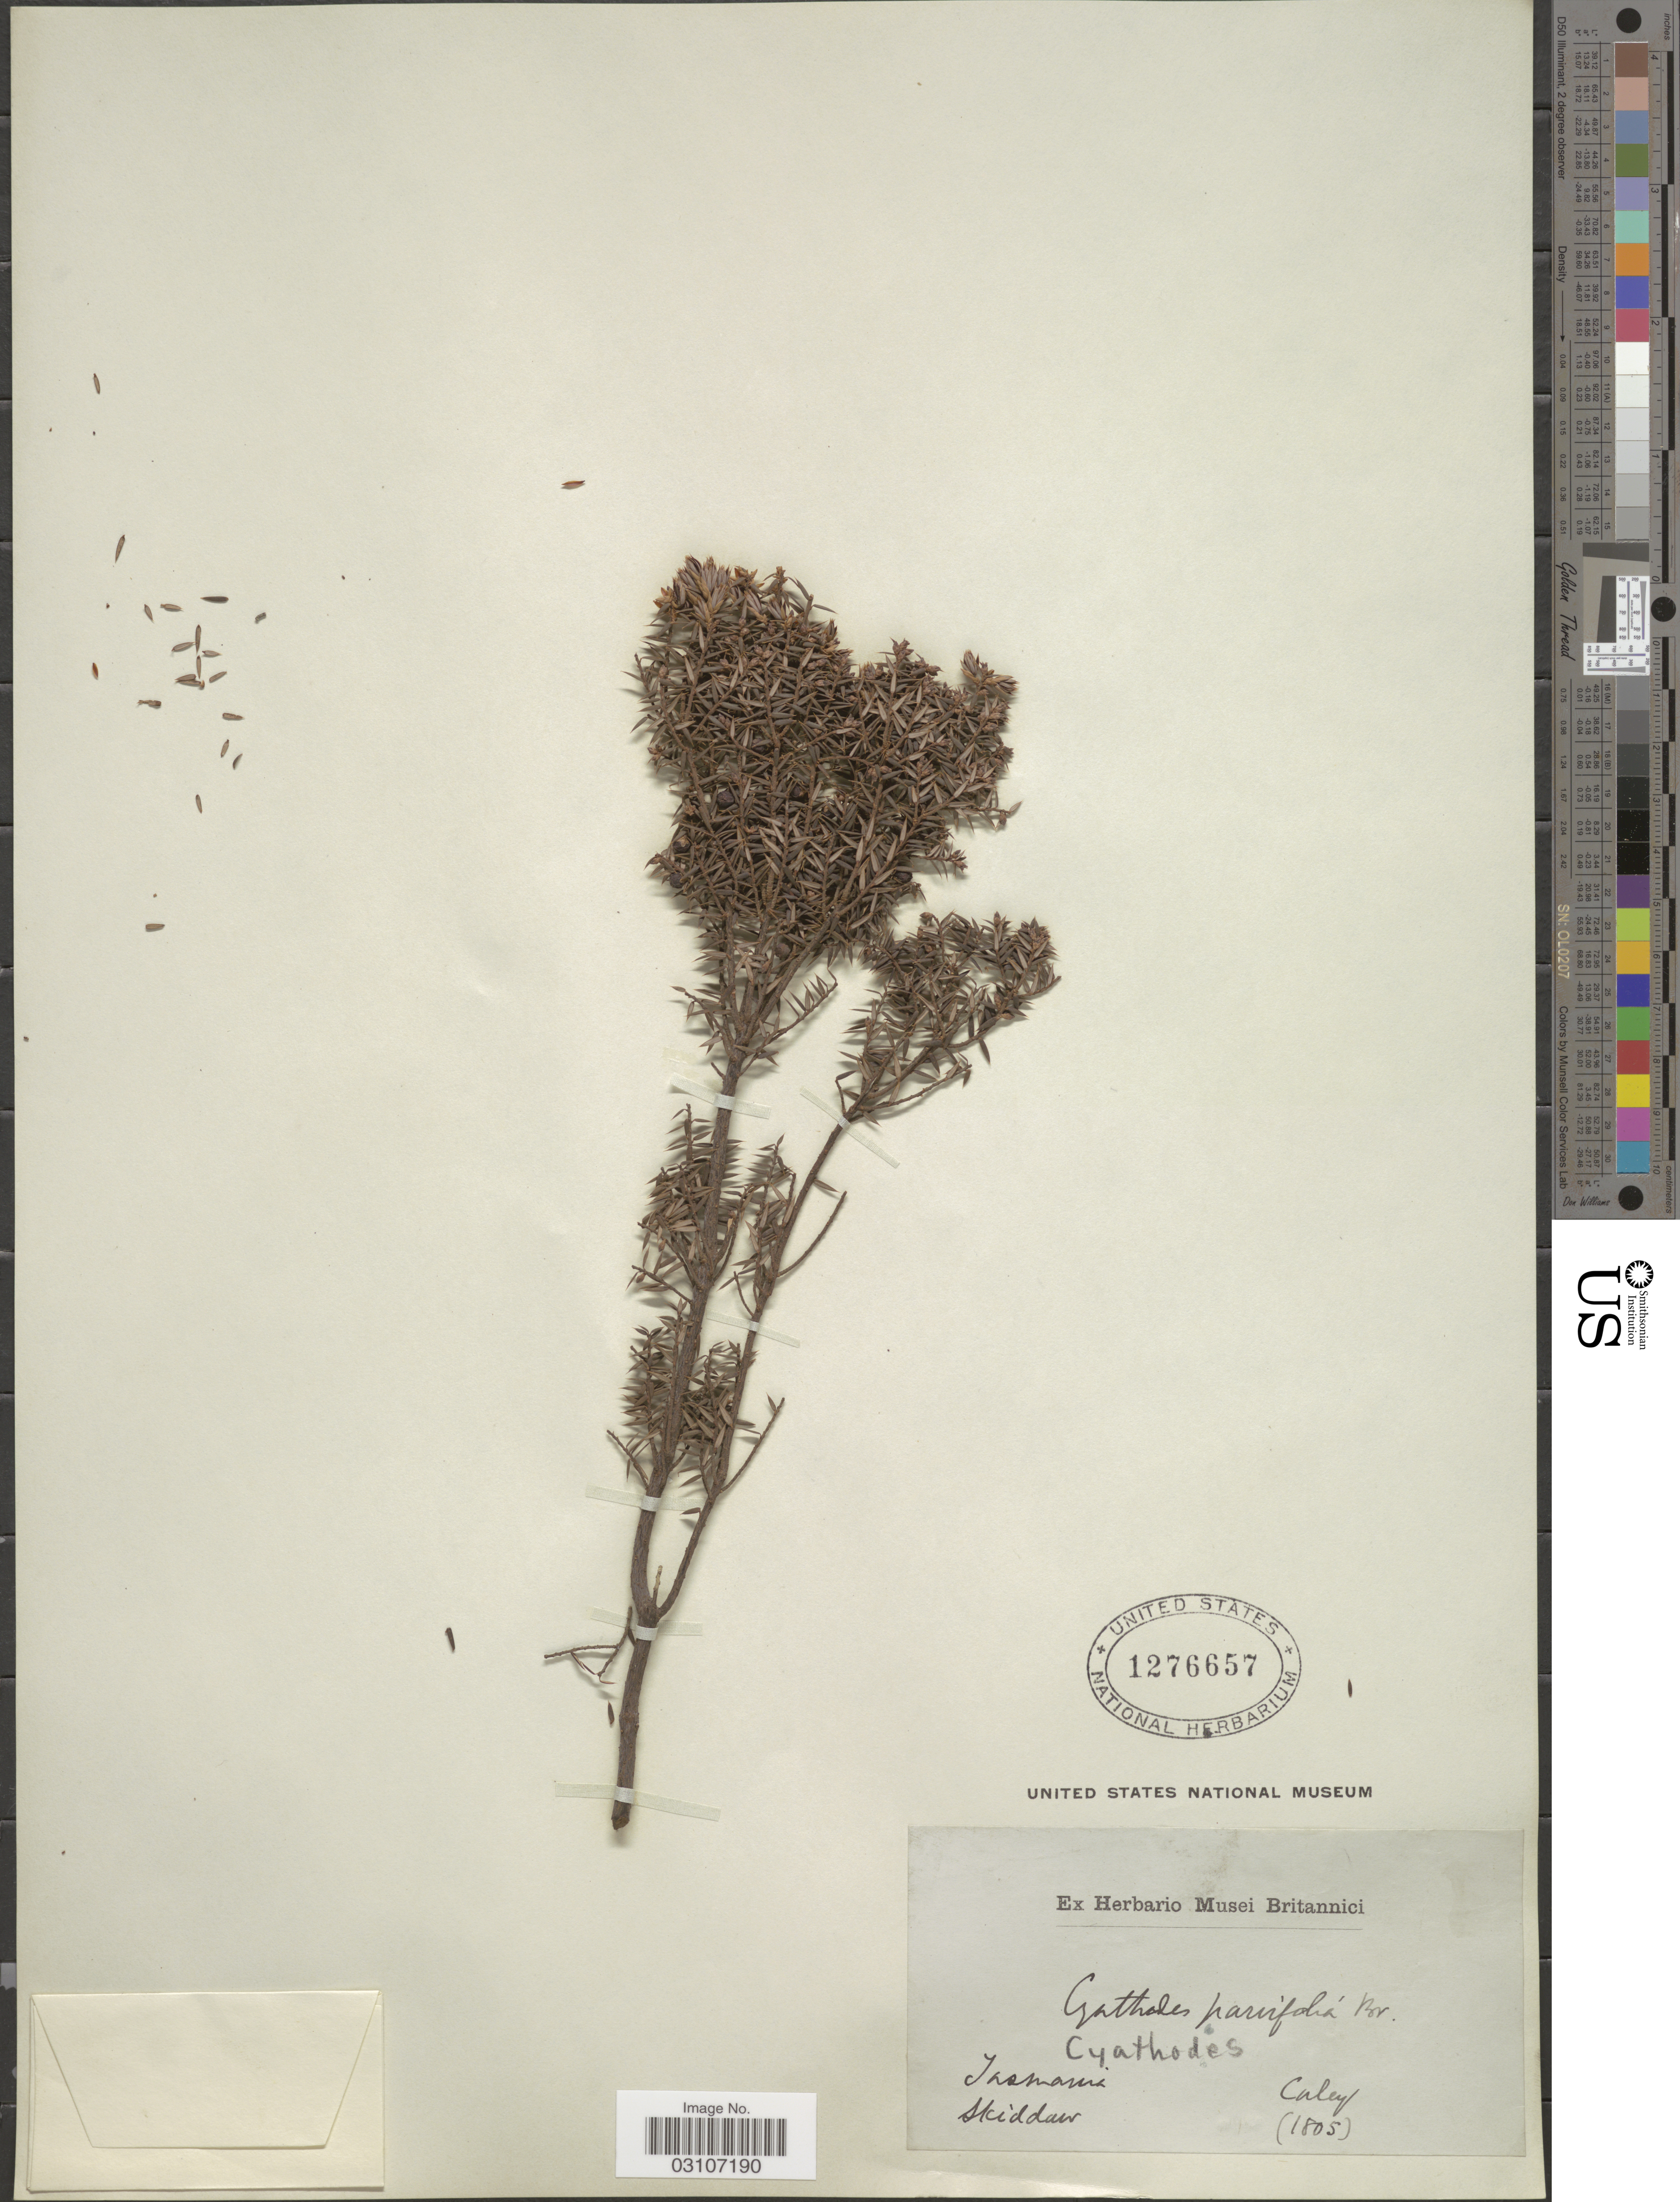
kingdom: Plantae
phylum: Tracheophyta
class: Magnoliopsida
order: Ericales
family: Ericaceae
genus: Cyathodes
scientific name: Cyathodes parvifolia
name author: R. Br.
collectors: -. Caley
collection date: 1805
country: Australia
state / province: Tasmania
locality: Skiddaw.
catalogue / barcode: US 1276657